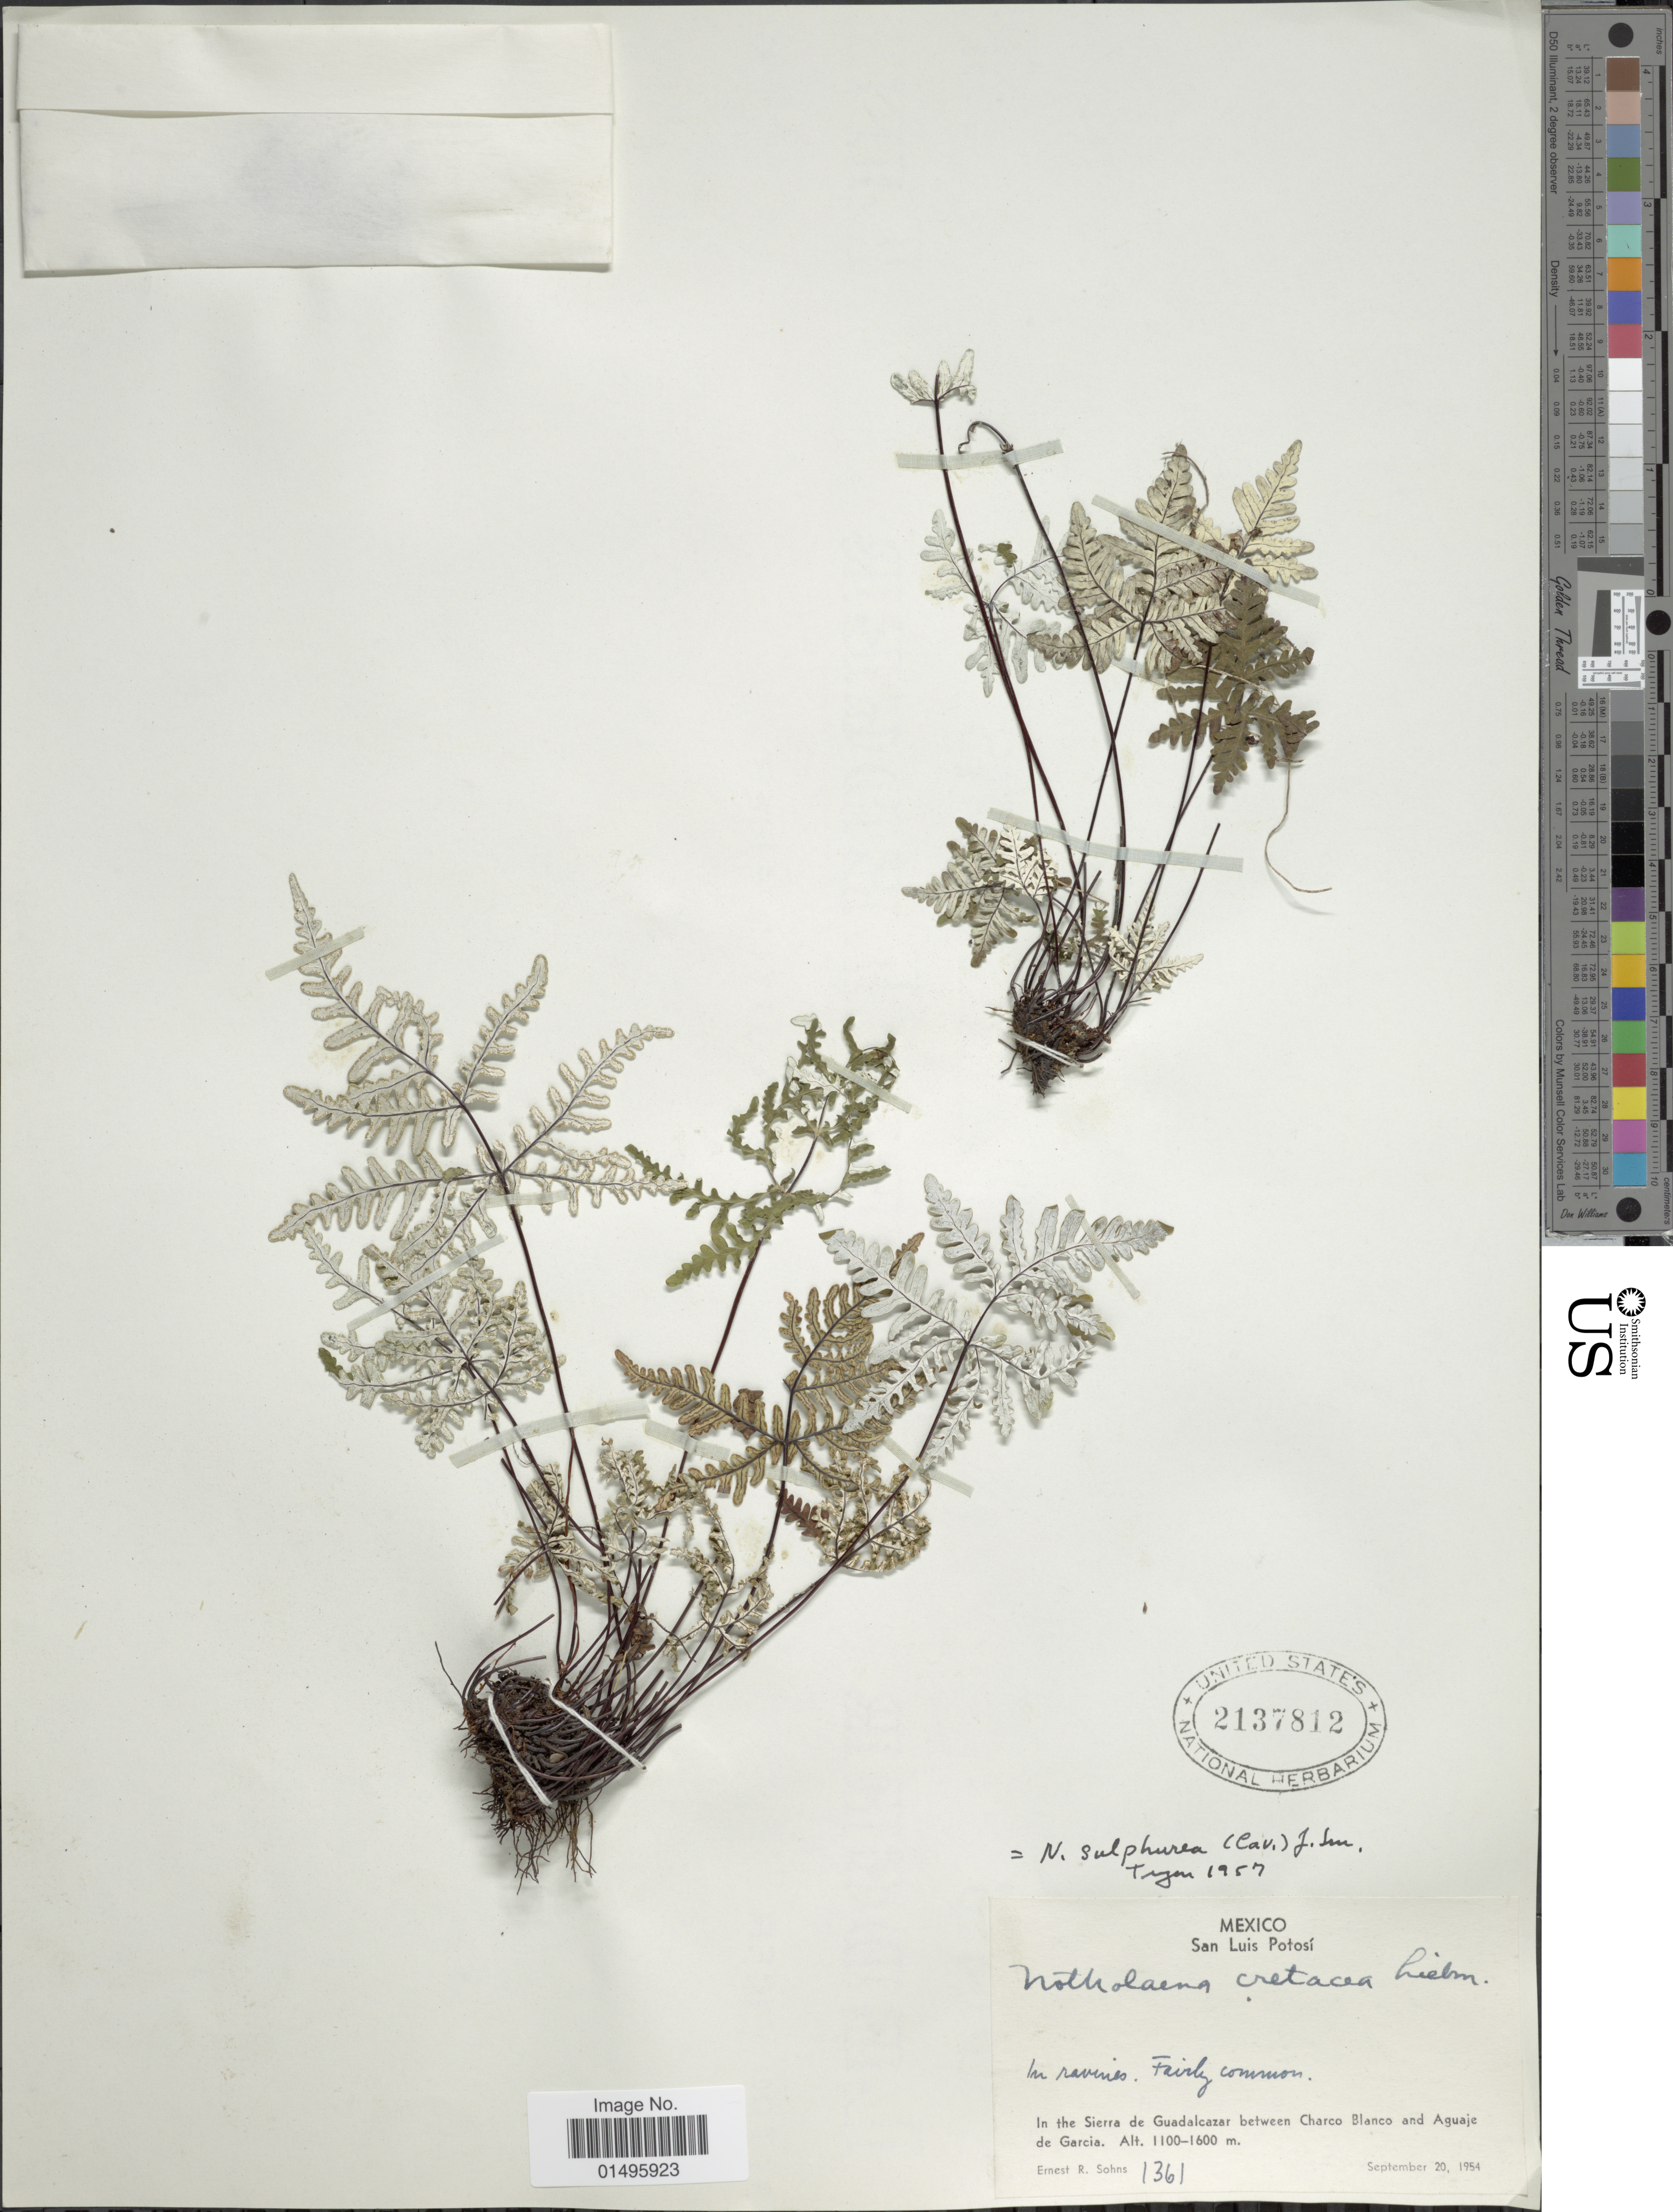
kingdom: Plantae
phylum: Tracheophyta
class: Polypodiopsida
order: Polypodiales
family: Pteridaceae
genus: Notholaena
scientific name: Notholaena sulphurea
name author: (Cav.) Small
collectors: E. R. Sohns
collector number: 1361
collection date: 1954-09-20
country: Mexico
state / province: San Luis Potosí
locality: Mexico, in the Sierra de Guadalcazar between Charco Blanco and Aguaje de Garcia.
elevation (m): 1100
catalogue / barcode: US 2137812